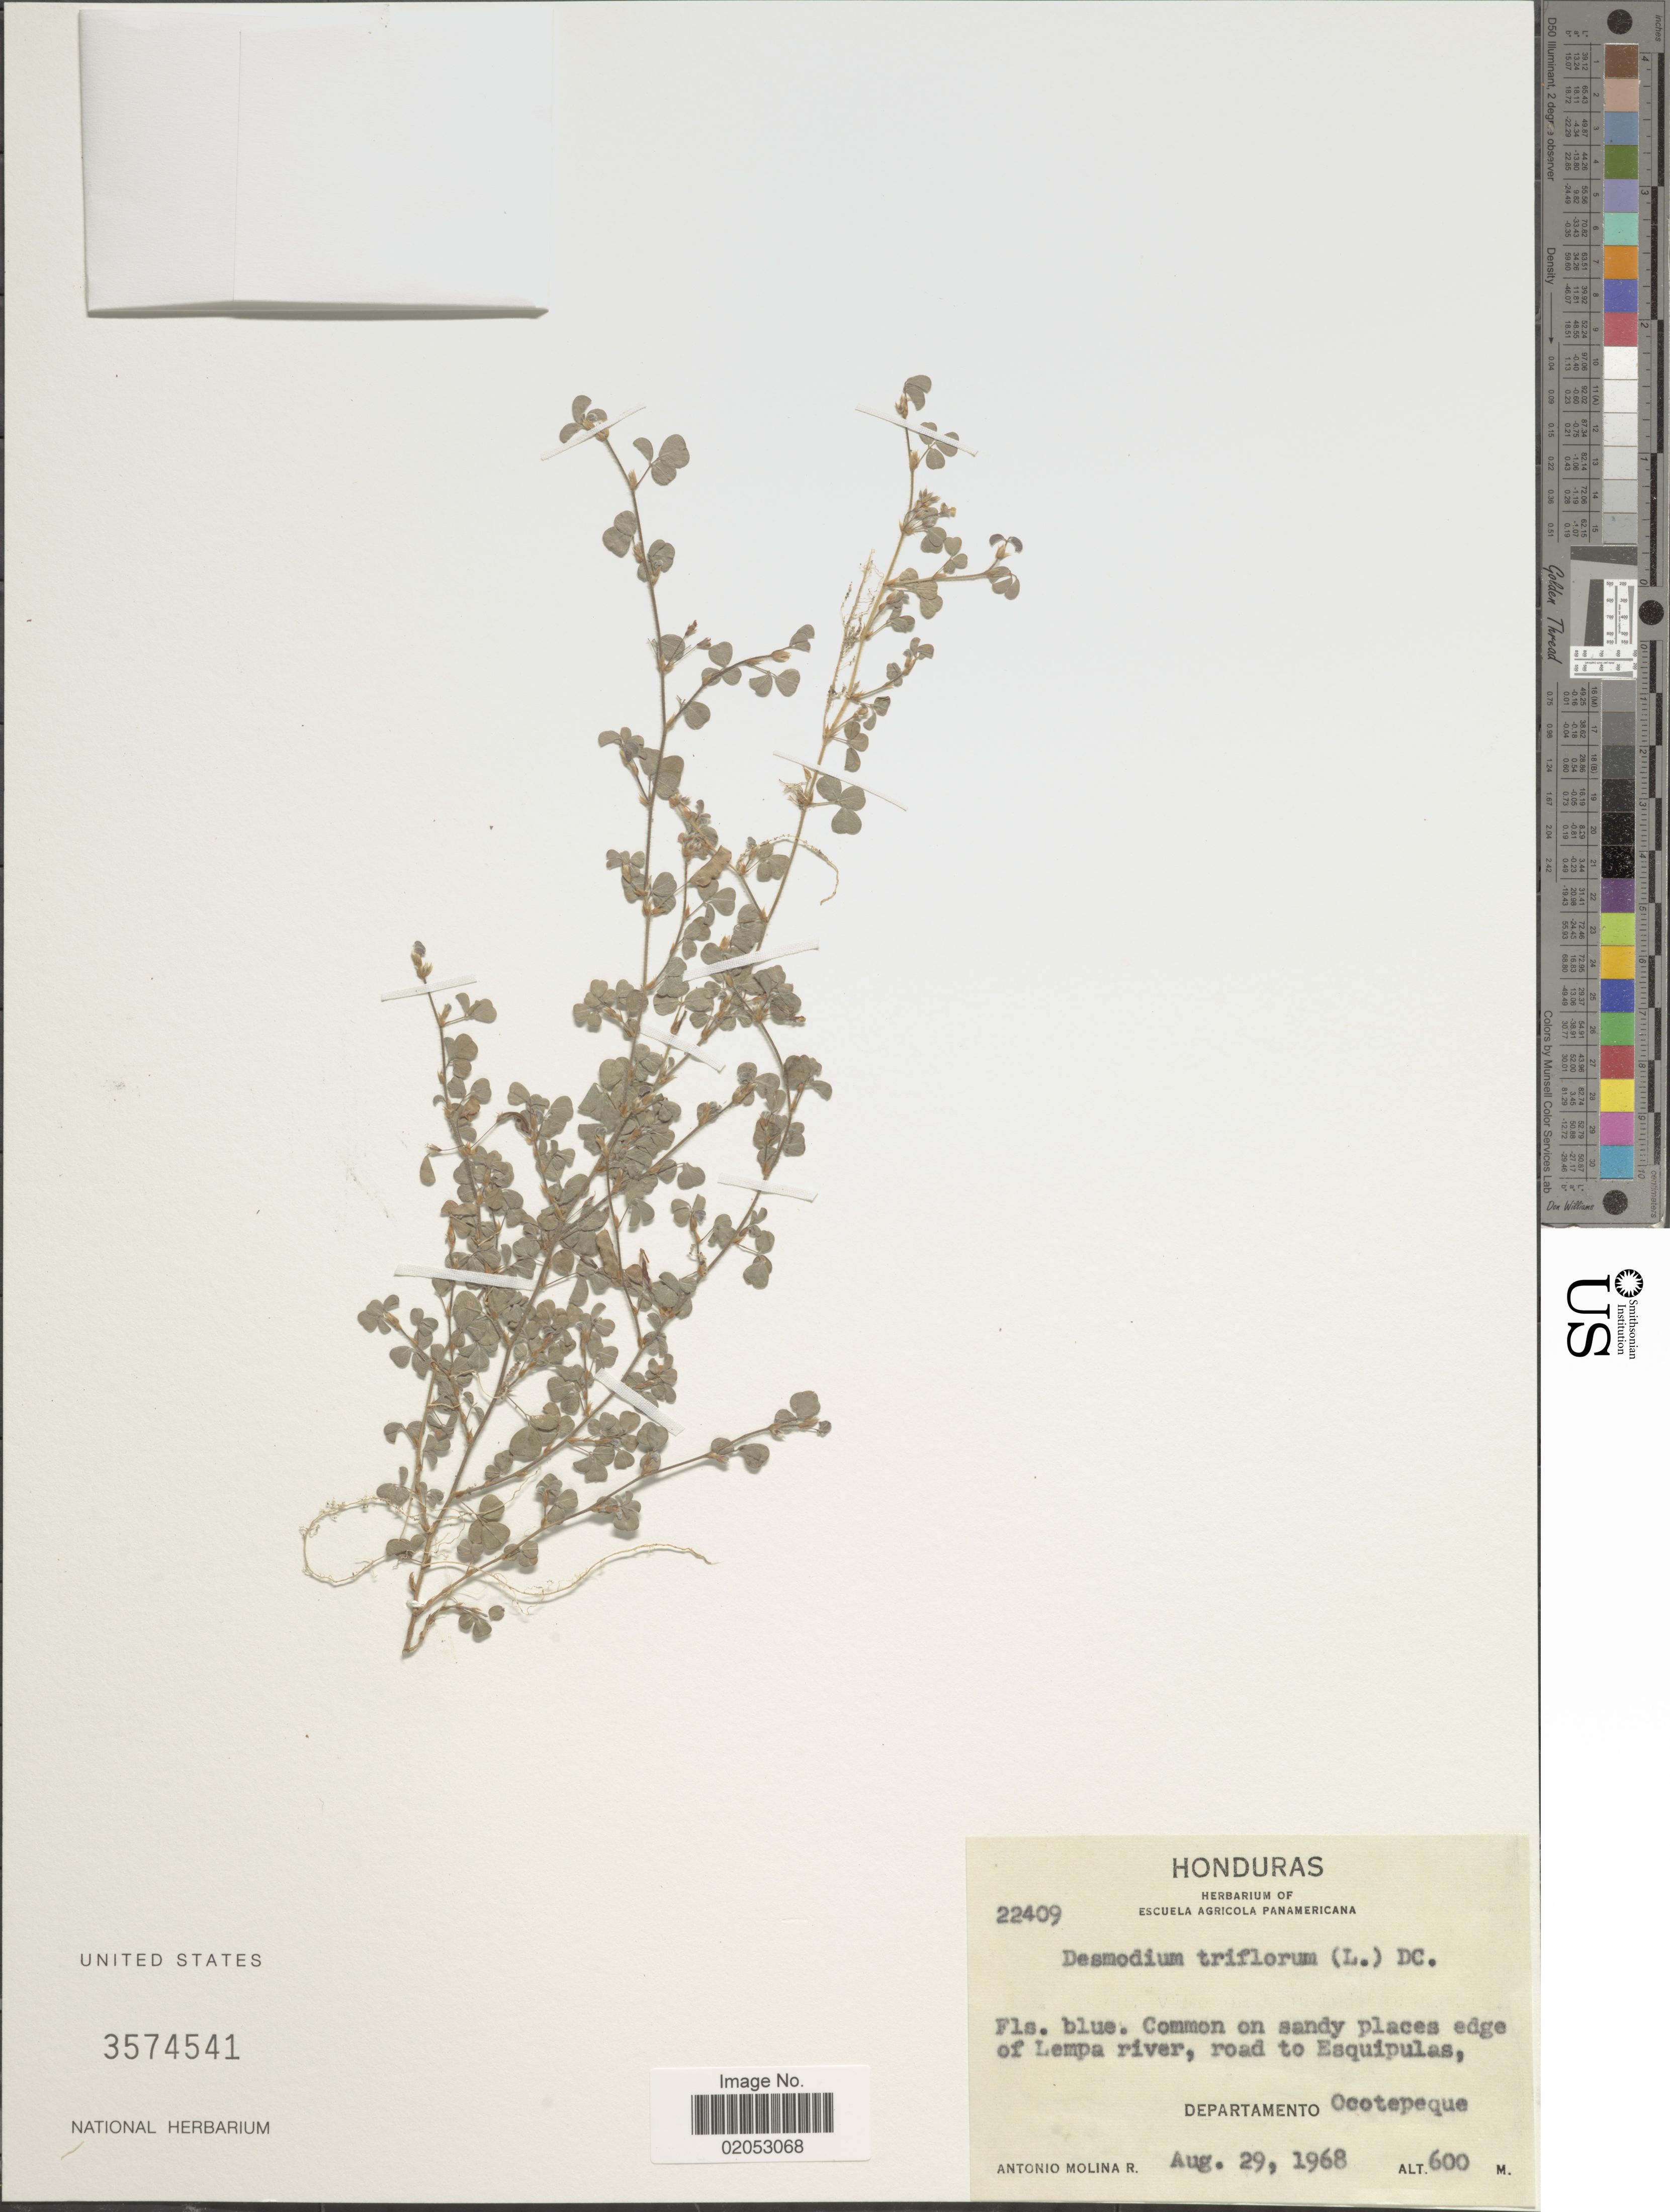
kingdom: Plantae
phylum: Tracheophyta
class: Magnoliopsida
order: Fabales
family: Fabaceae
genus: Grona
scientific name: Grona triflora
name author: (L.) H. Ohashi & K. Ohashi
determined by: Strong, Mark T., (BOT), Smithsonian Institution - National Museum of Natural History (UNITED STATES)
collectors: A. Molina R.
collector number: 22409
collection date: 1968-08-29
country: Honduras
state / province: Ocotepeque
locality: Common on sandy places edge of Lempa river, road to Esquipulas, Departamento Ocotepeque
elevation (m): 600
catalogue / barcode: US 3574541